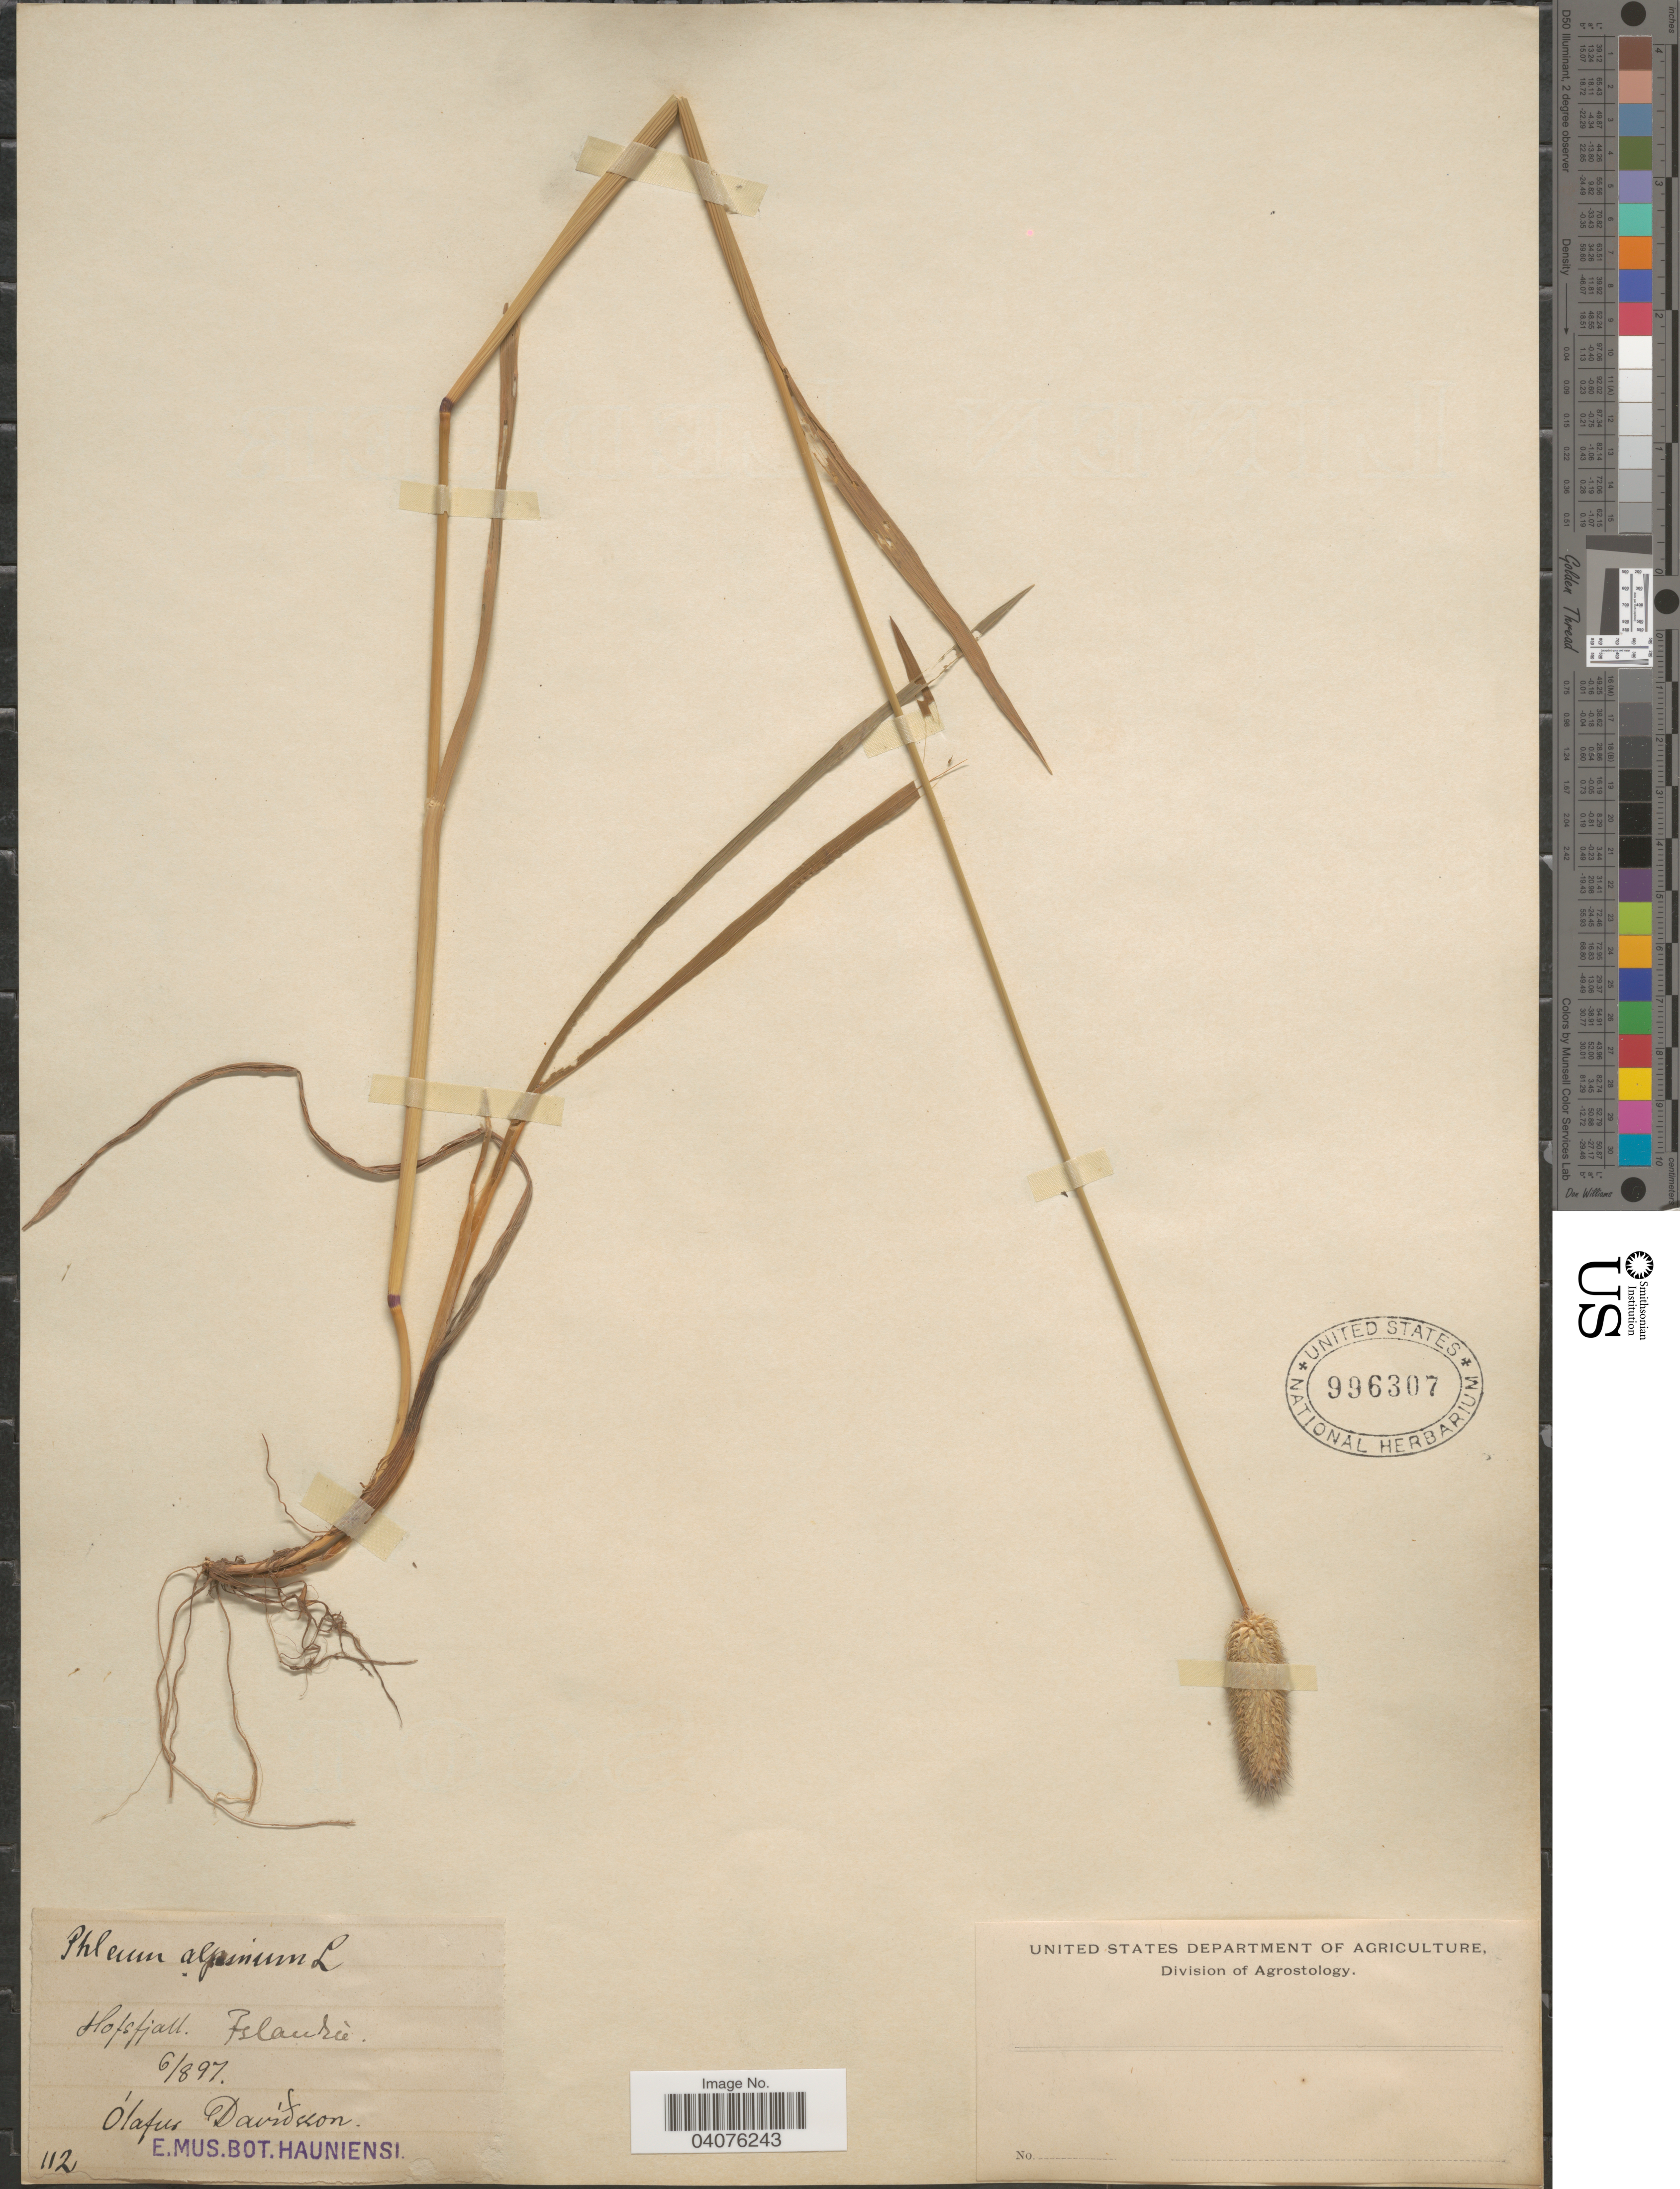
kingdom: Plantae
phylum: Tracheophyta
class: Liliopsida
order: Poales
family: Poaceae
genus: Phleum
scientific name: Phleum alpinum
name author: L.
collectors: O. Davidsson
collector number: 112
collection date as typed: Transcribed d/m/y: 6/8/97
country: Iceland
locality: Hofsfjall.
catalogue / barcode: US 996307